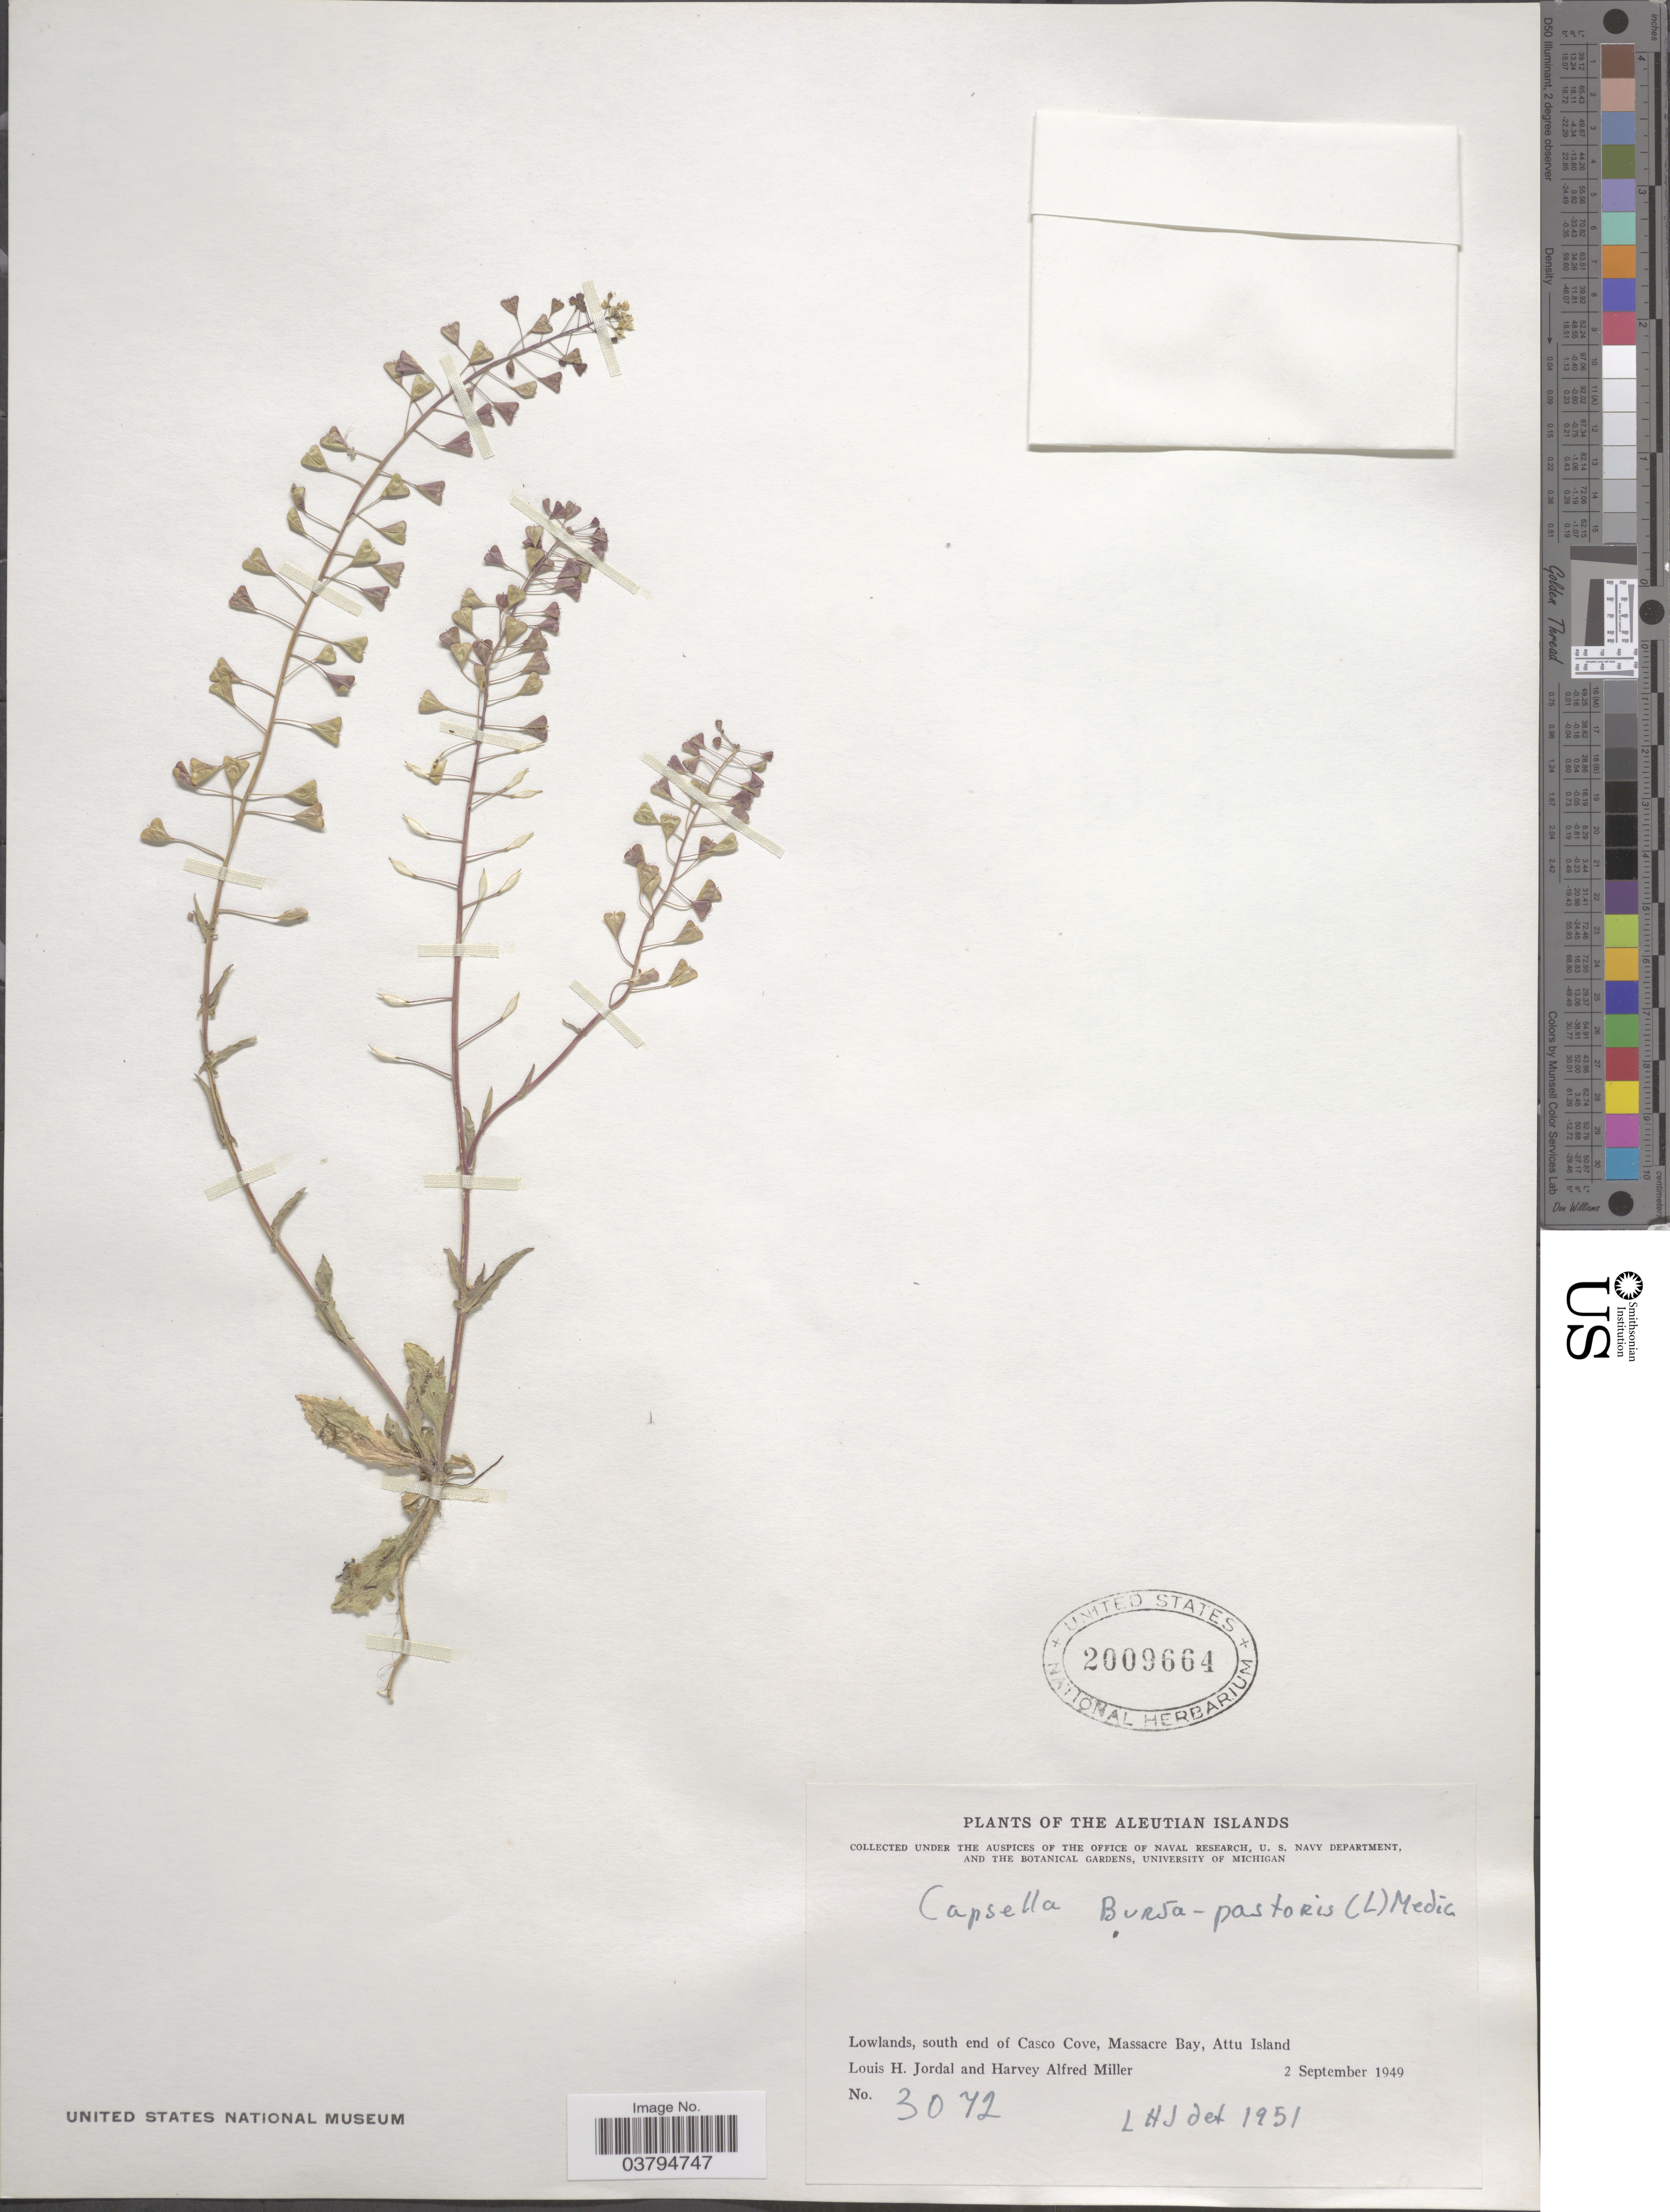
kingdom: Plantae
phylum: Tracheophyta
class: Magnoliopsida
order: Brassicales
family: Brassicaceae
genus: Capsella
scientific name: Capsella bursa-pastoris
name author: (L.) Medik.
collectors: L. Jordal & H. A. Miller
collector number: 3072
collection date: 1949-09-02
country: United States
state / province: Alaska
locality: The Aleutian Islands. Lowlands, south end of Casco Cove, Massacre Bay, Attu Island.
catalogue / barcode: US 2009664